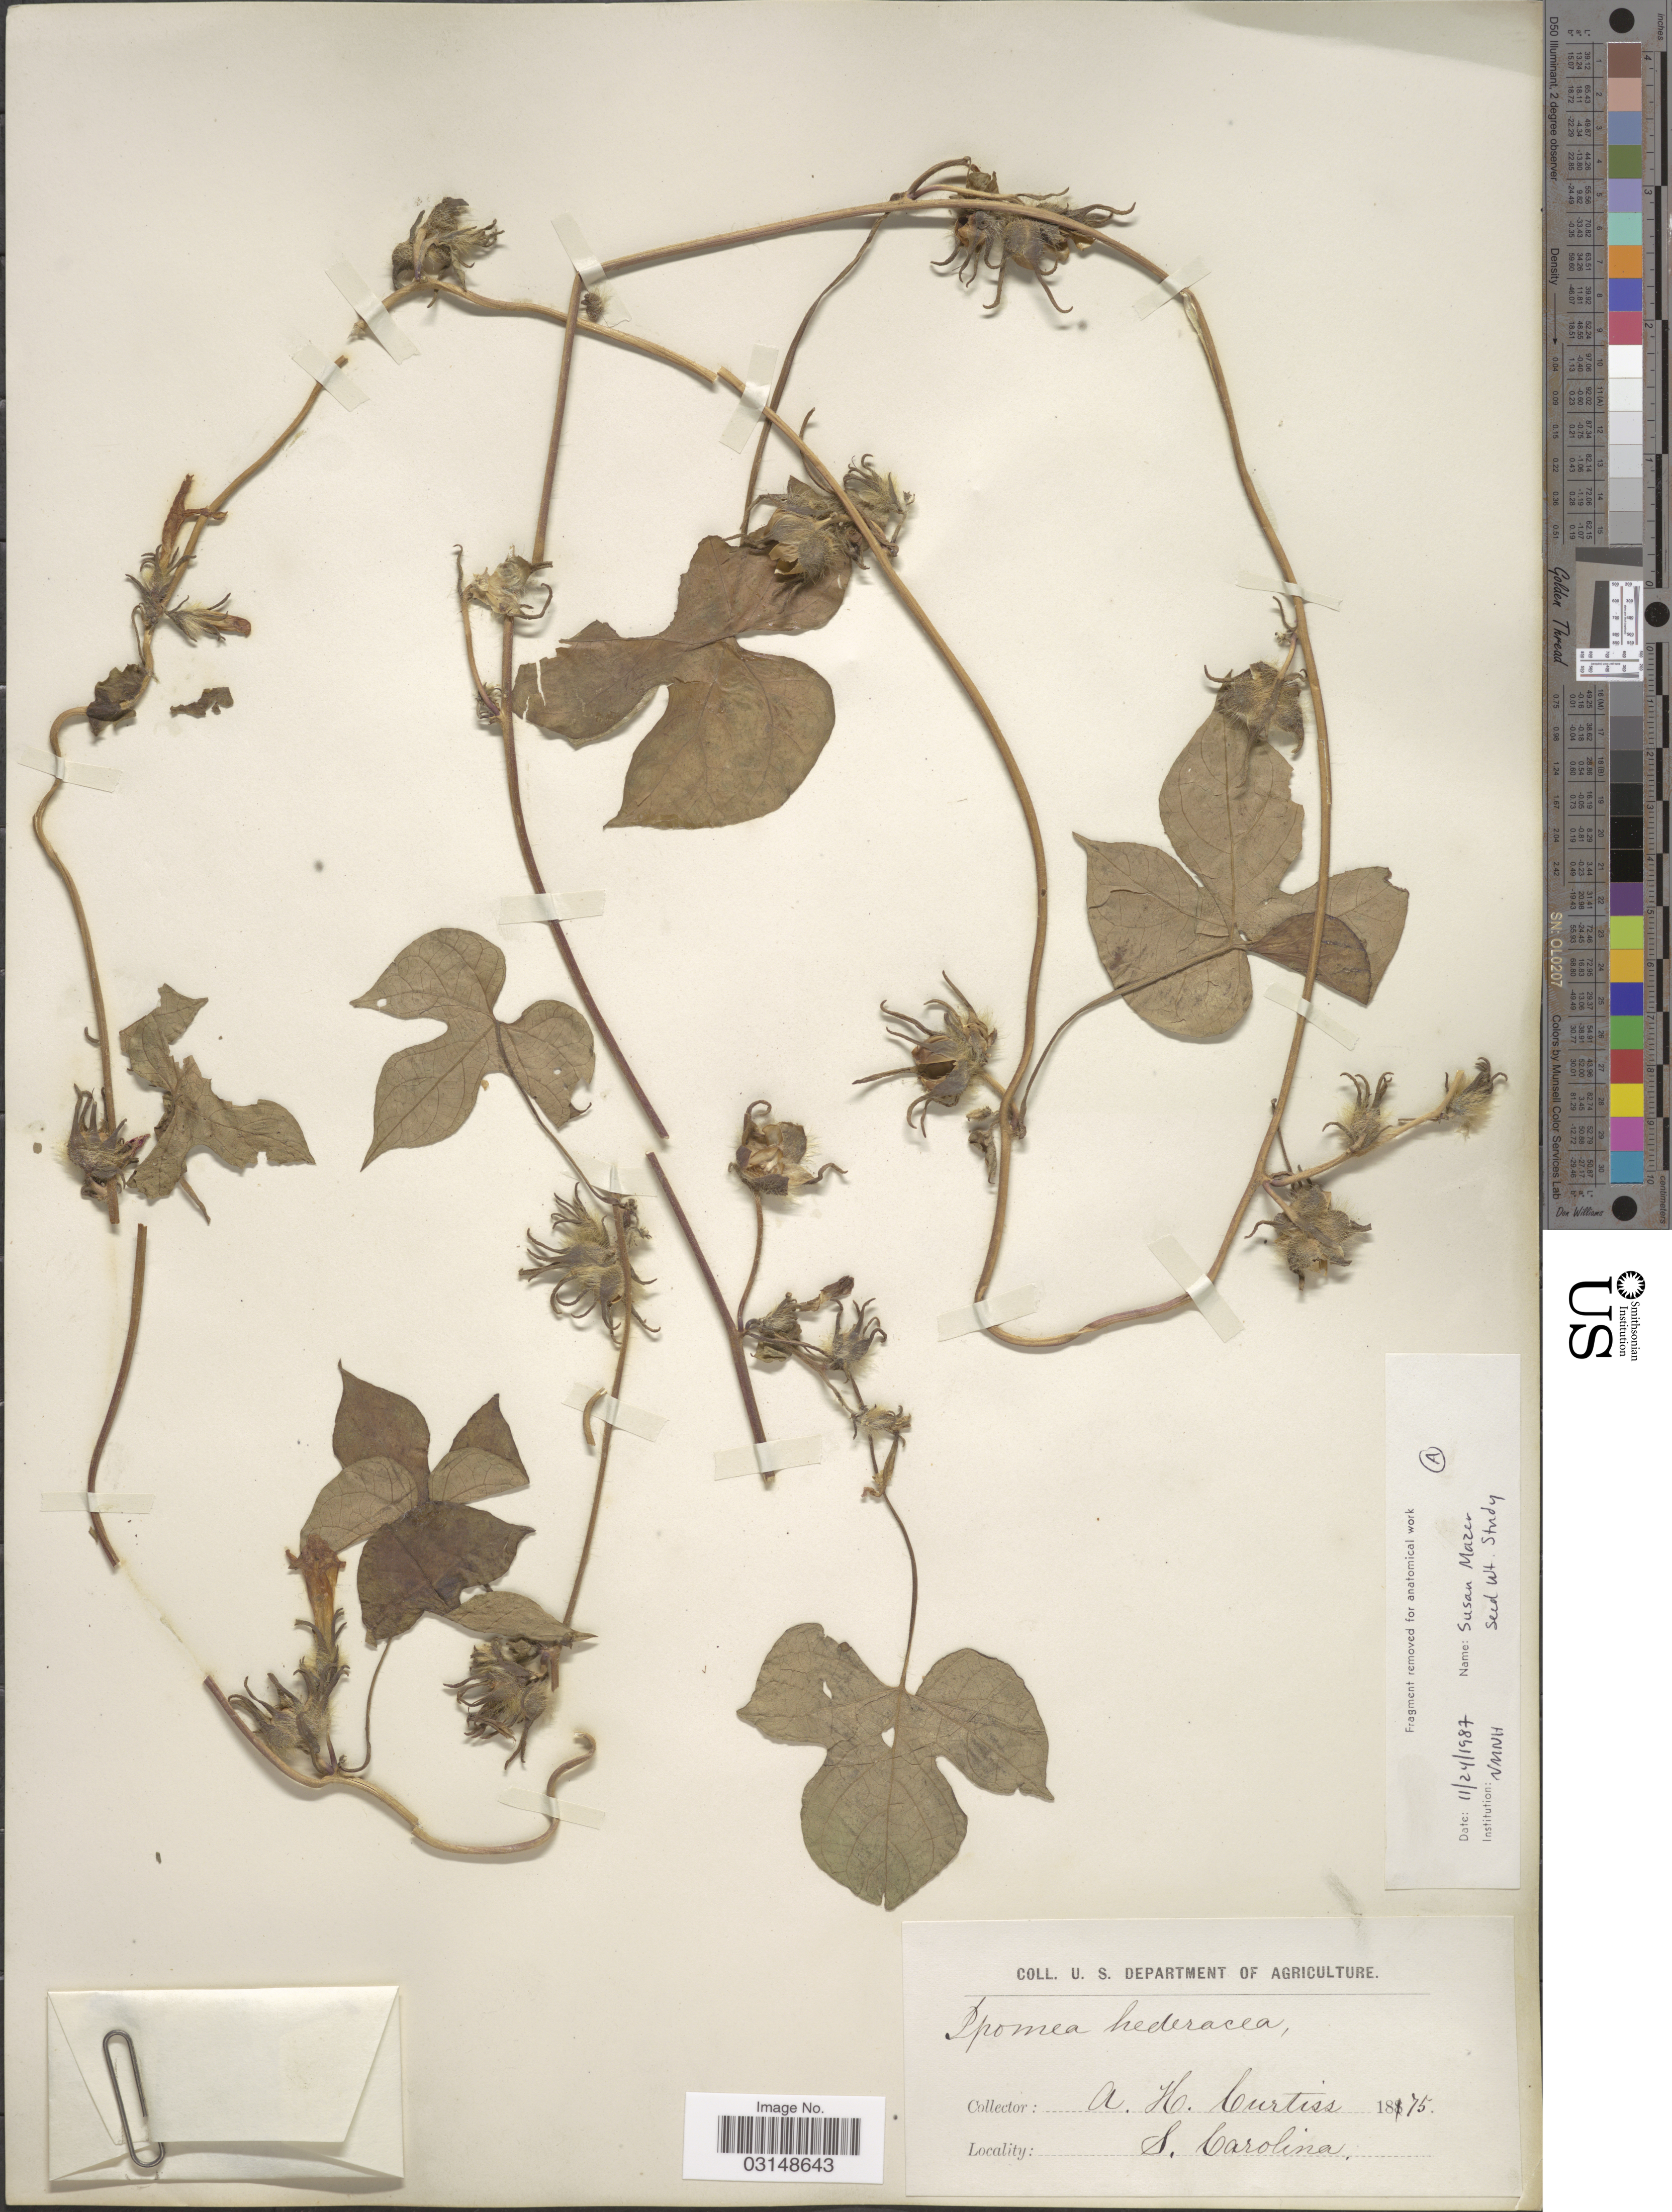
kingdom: Plantae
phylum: Tracheophyta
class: Magnoliopsida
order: Solanales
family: Convolvulaceae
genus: Ipomoea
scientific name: Ipomoea hederacea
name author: Jacq.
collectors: A. H. Curtiss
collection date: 1875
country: United States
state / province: South Carolina